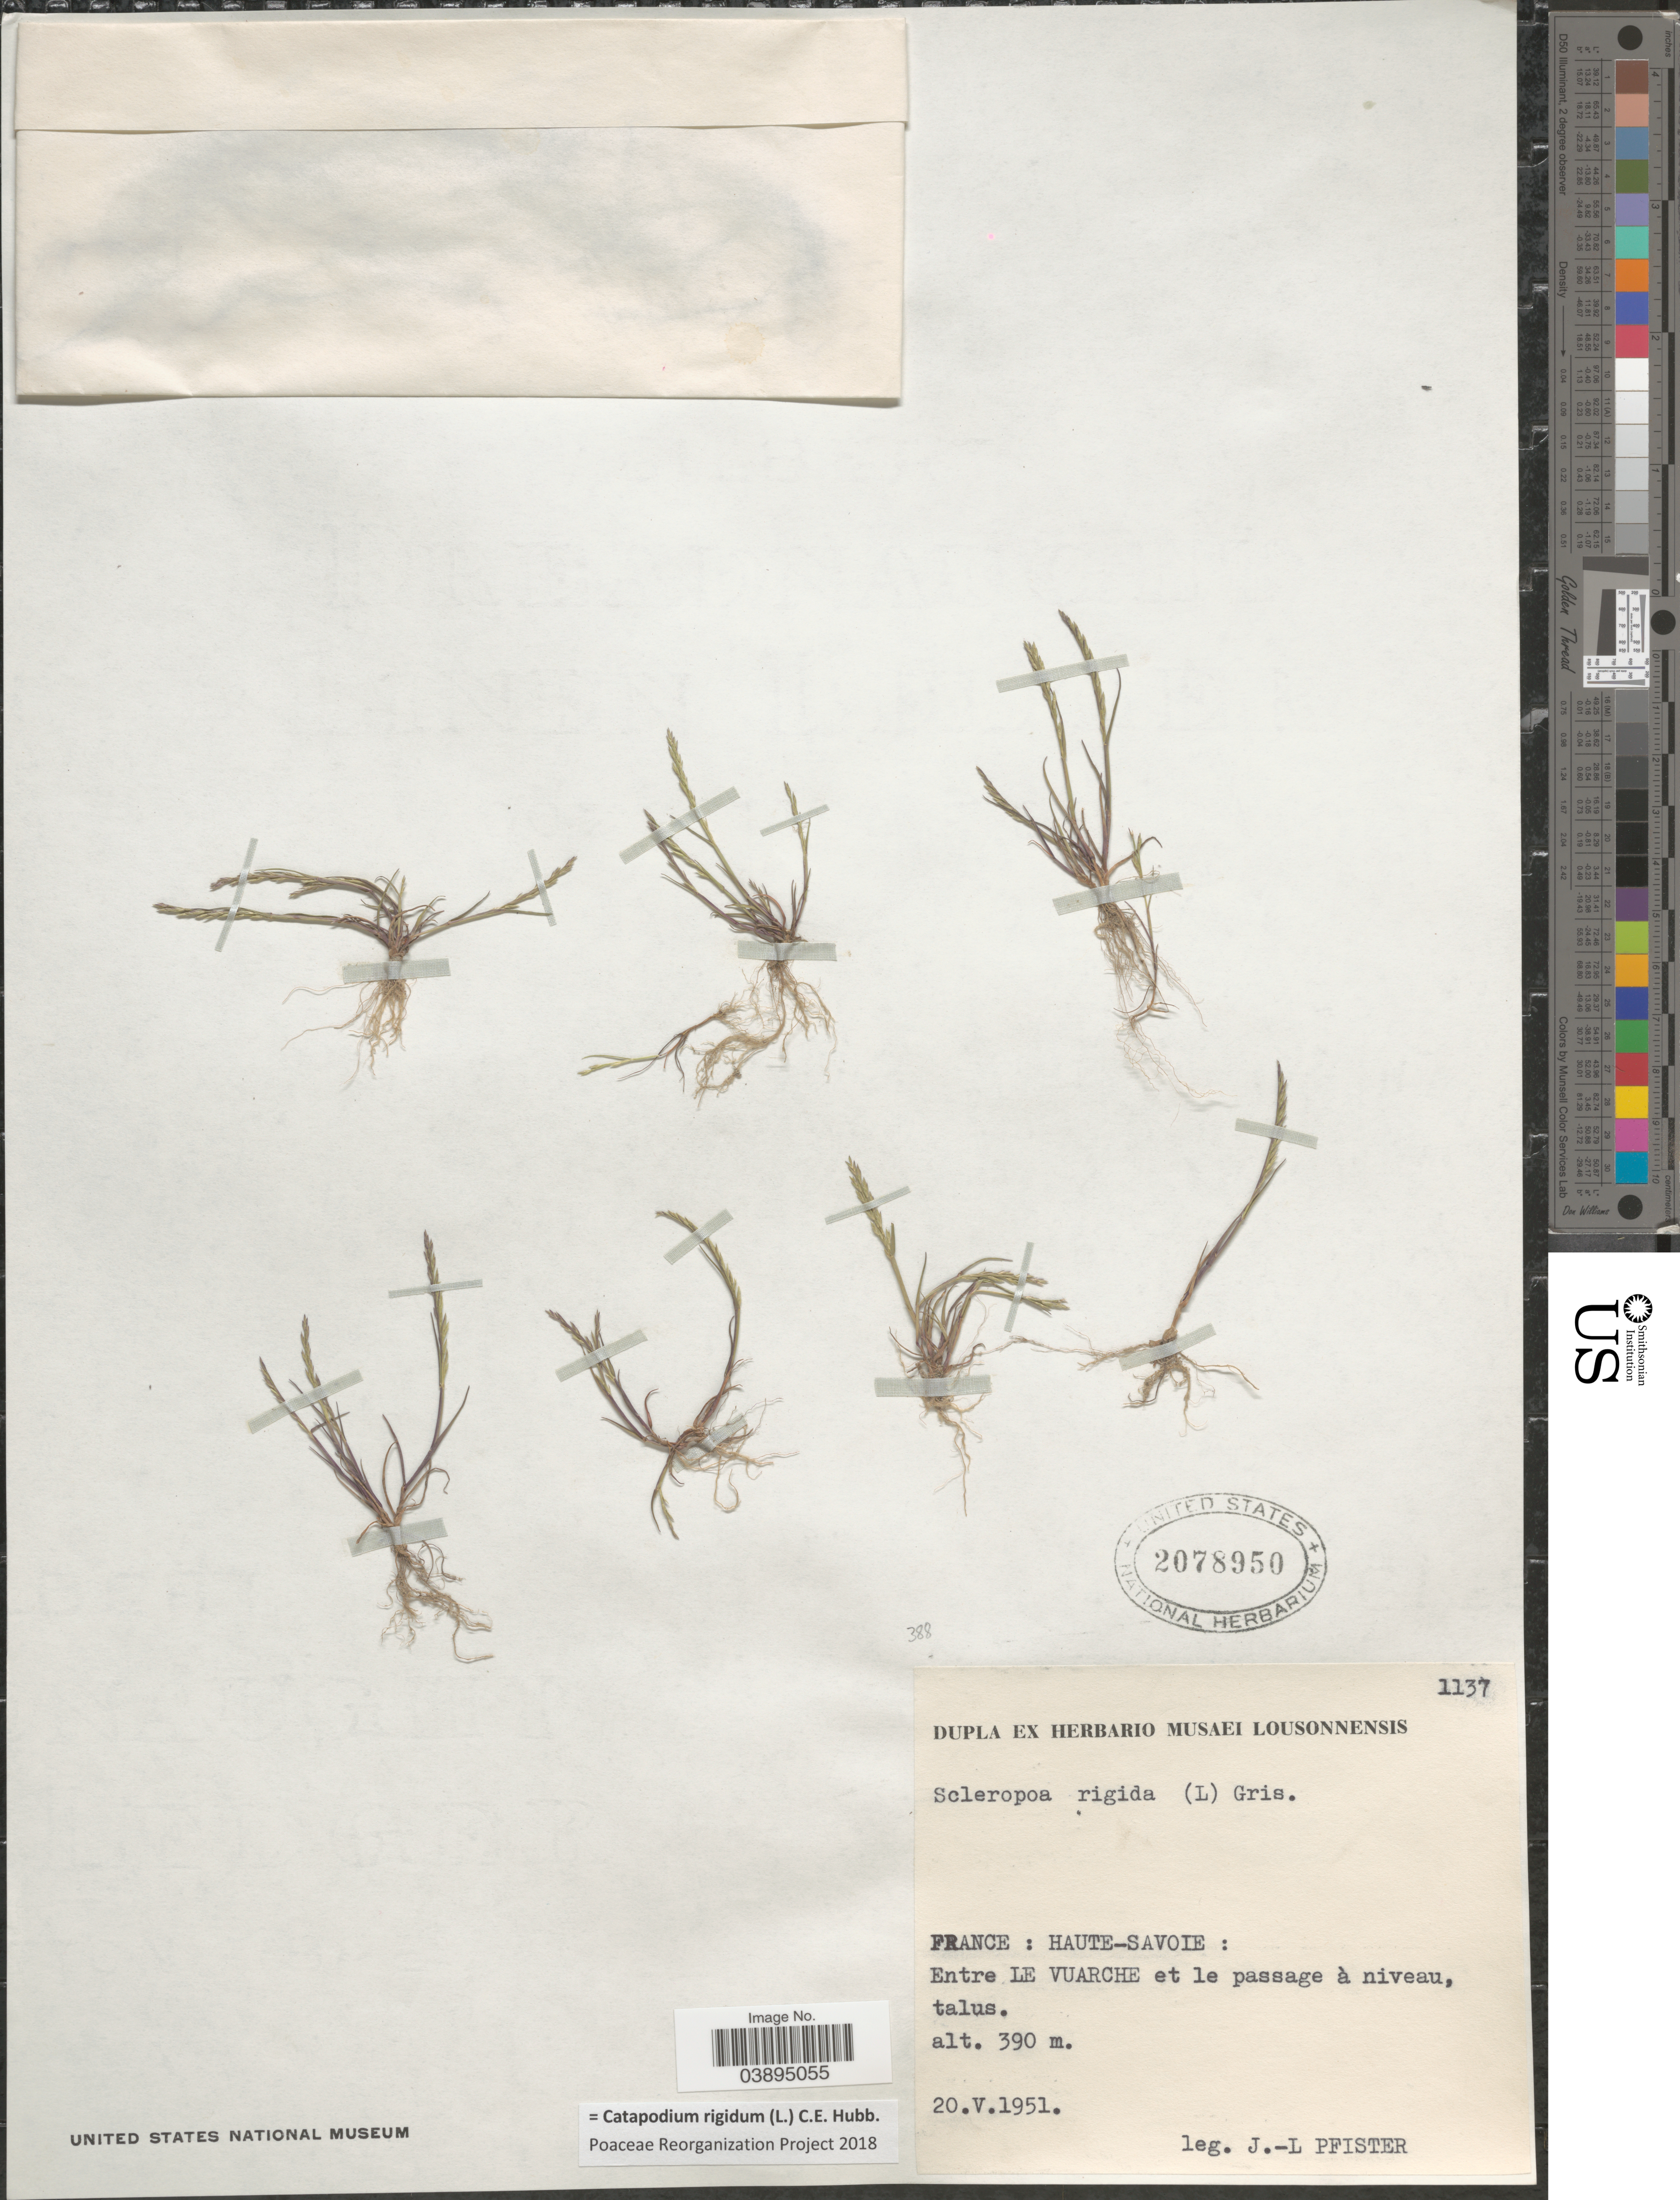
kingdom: Plantae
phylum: Tracheophyta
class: Liliopsida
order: Poales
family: Poaceae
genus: Catapodium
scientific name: Catapodium rigidum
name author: (L.) C.E. Hubb.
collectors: J. Pfister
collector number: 1137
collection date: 1951-05-20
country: France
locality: Haute-Savoie: Entre Le Vuarche et le passage à niveau, talus.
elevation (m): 390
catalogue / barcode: US 2078950